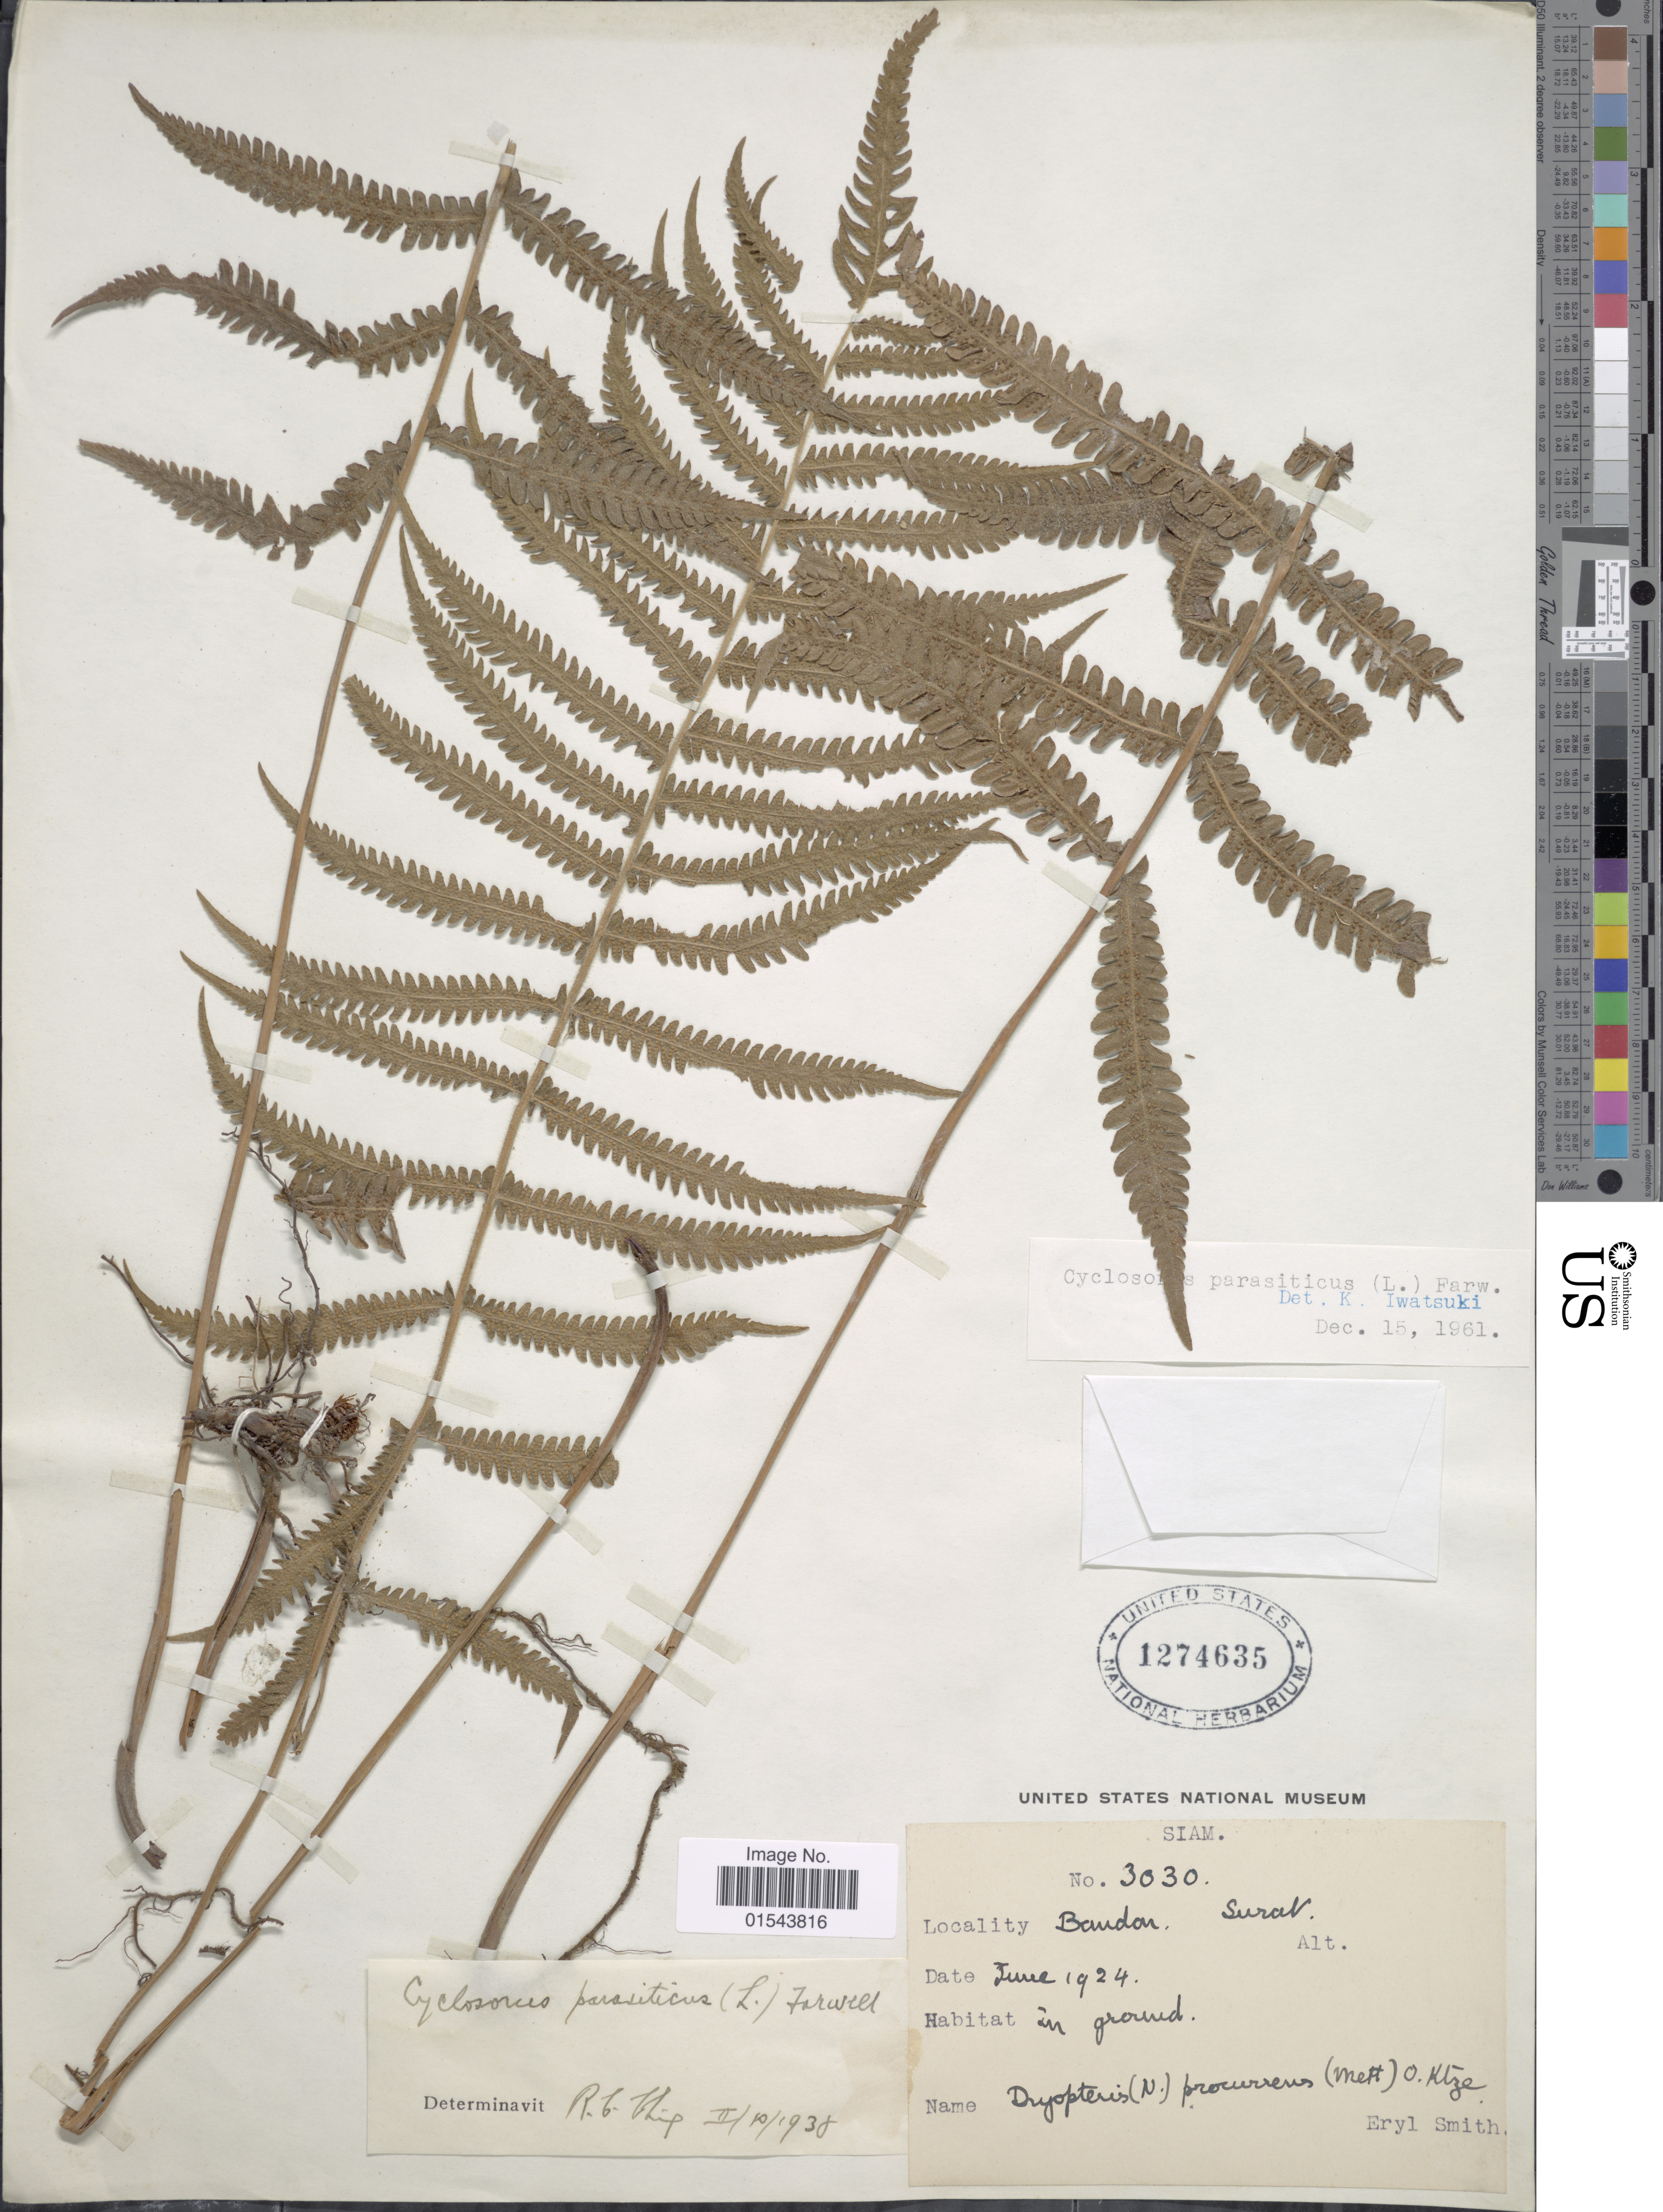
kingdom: Plantae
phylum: Tracheophyta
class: Polypodiopsida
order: Polypodiales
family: Thelypteridaceae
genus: Christella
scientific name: Christella parasitica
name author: (L.) H. Lév.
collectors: E. Smith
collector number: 3030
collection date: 1924-06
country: Thailand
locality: Siam. Bandon. Surat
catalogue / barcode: US 1274635